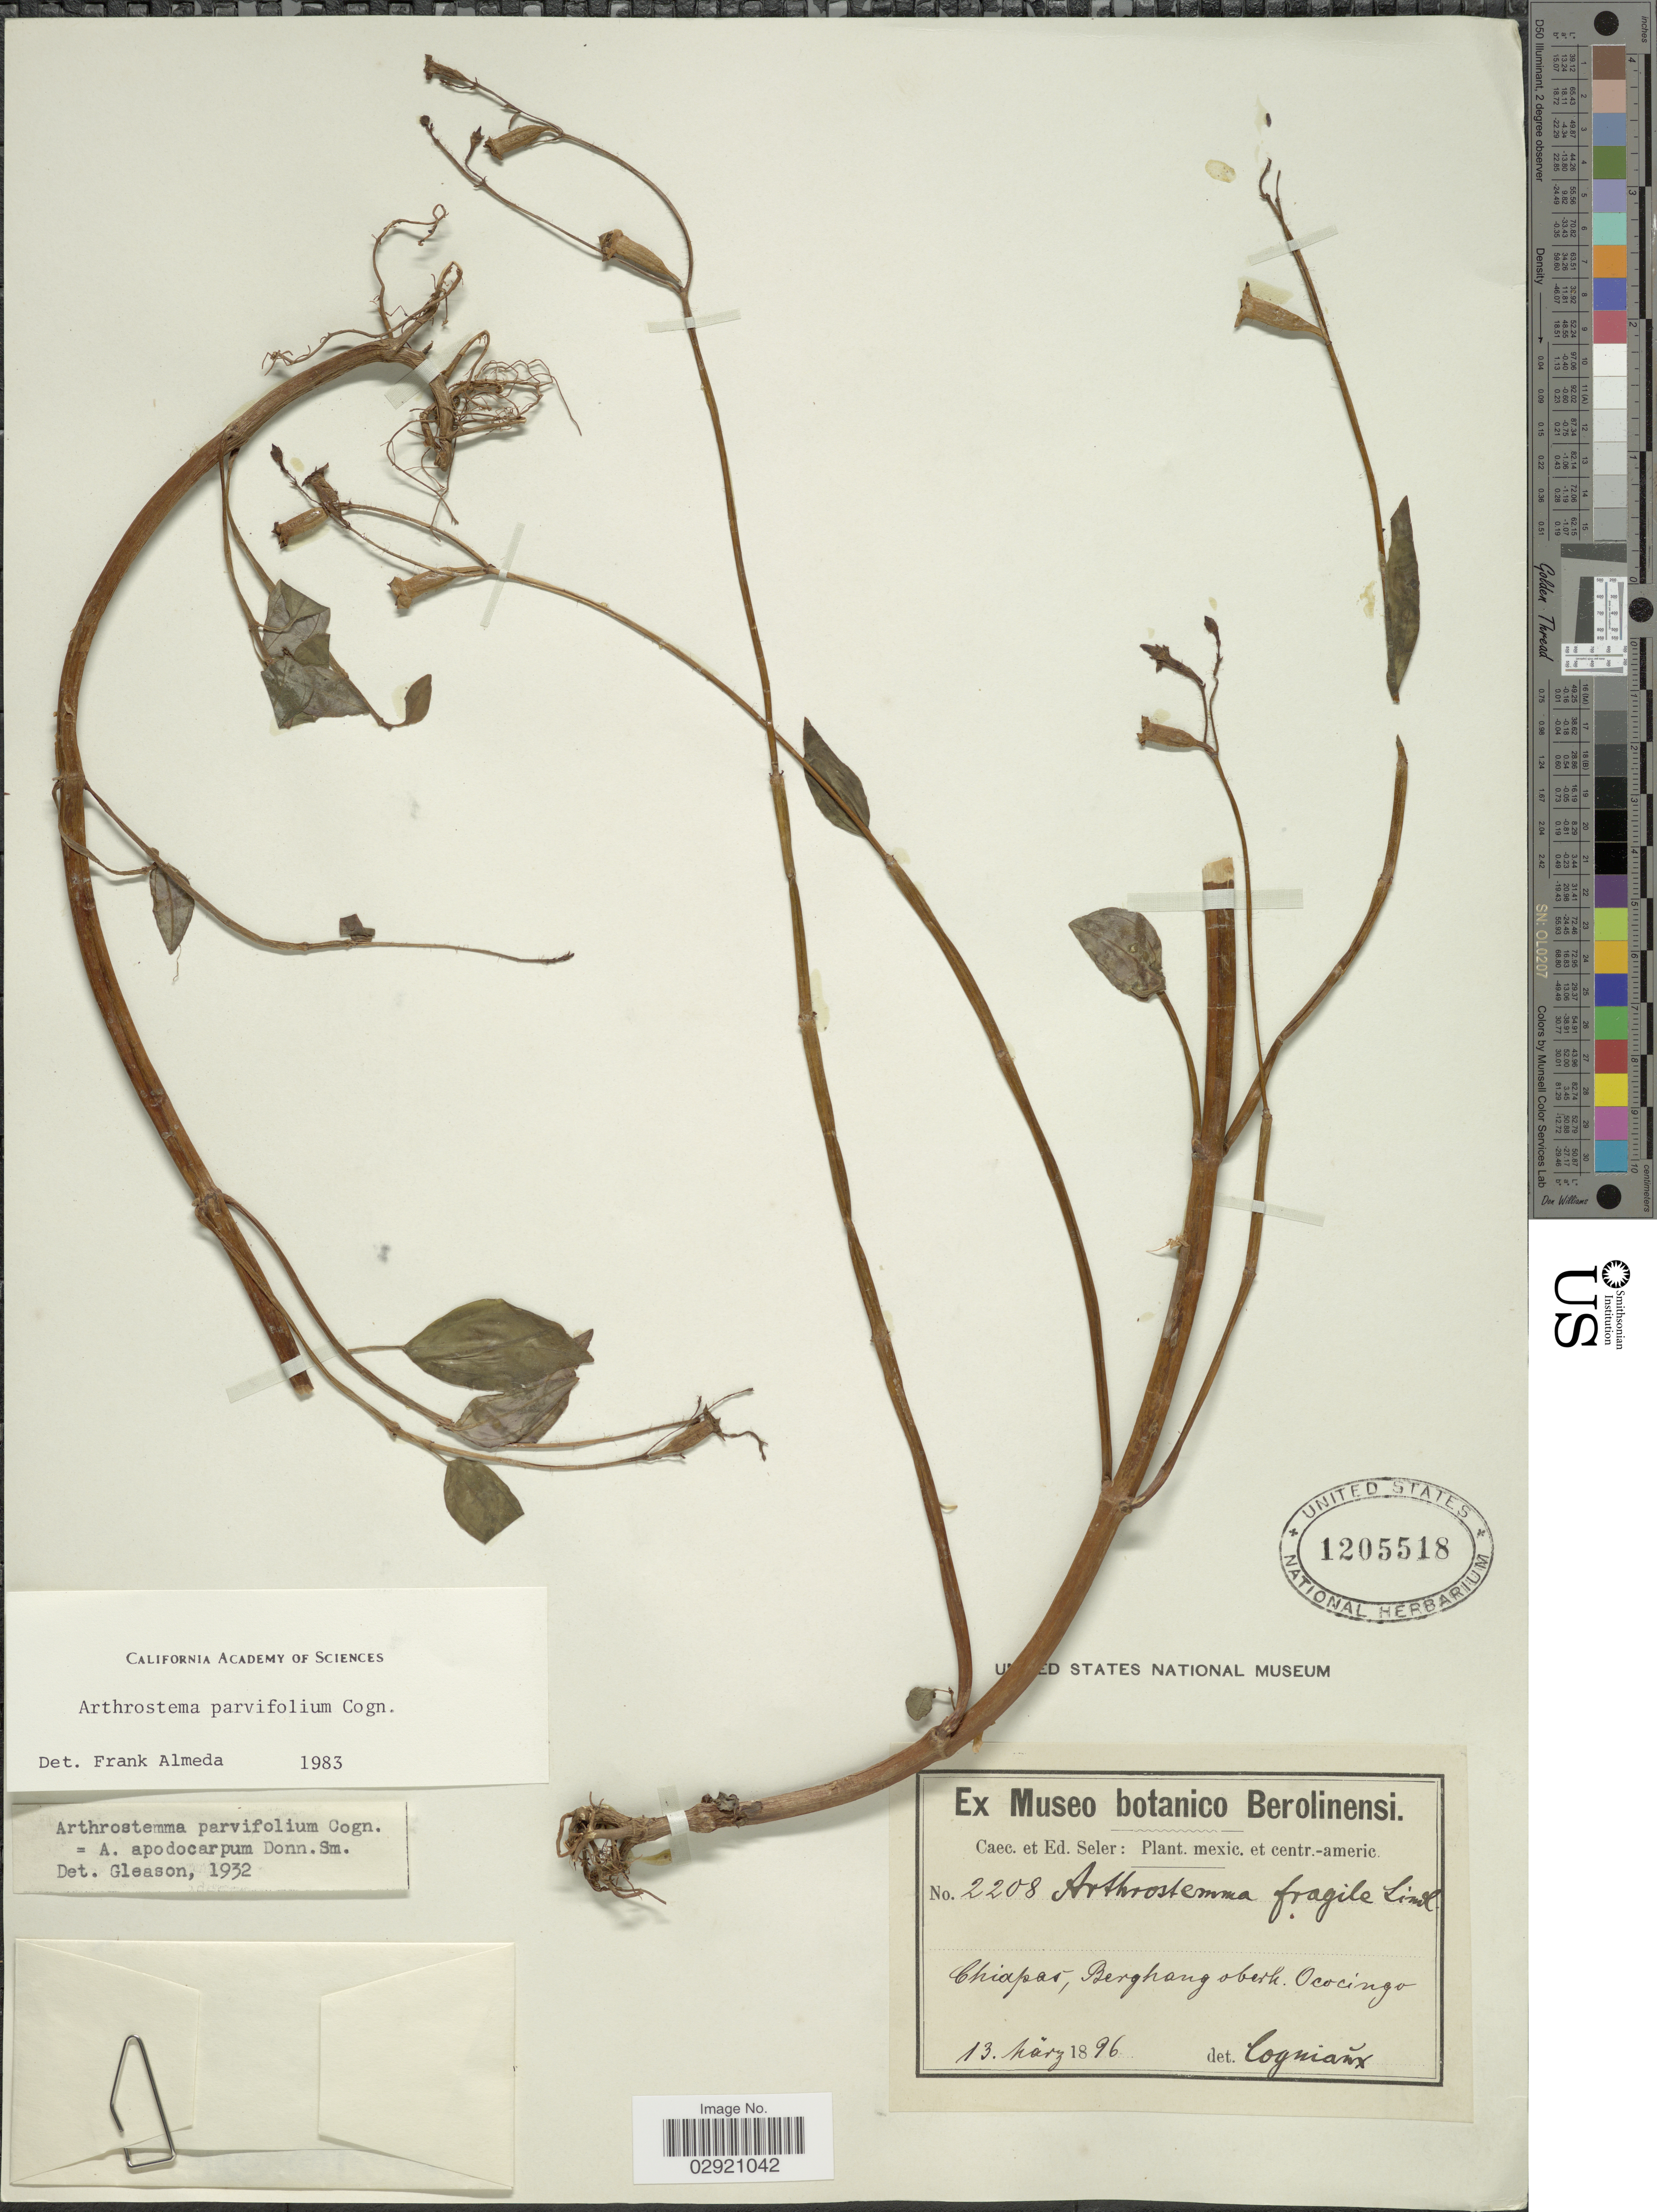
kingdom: Plantae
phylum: Tracheophyta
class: Magnoliopsida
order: Myrtales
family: Melastomataceae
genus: Arthrostemma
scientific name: Arthrostemma parvifolium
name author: Cogn.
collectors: C. Seler & E. G. Seler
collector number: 2208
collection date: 1896-03-13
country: Mexico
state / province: Chiapas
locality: Berghang oberh. Ococingo.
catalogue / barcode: US 1205518